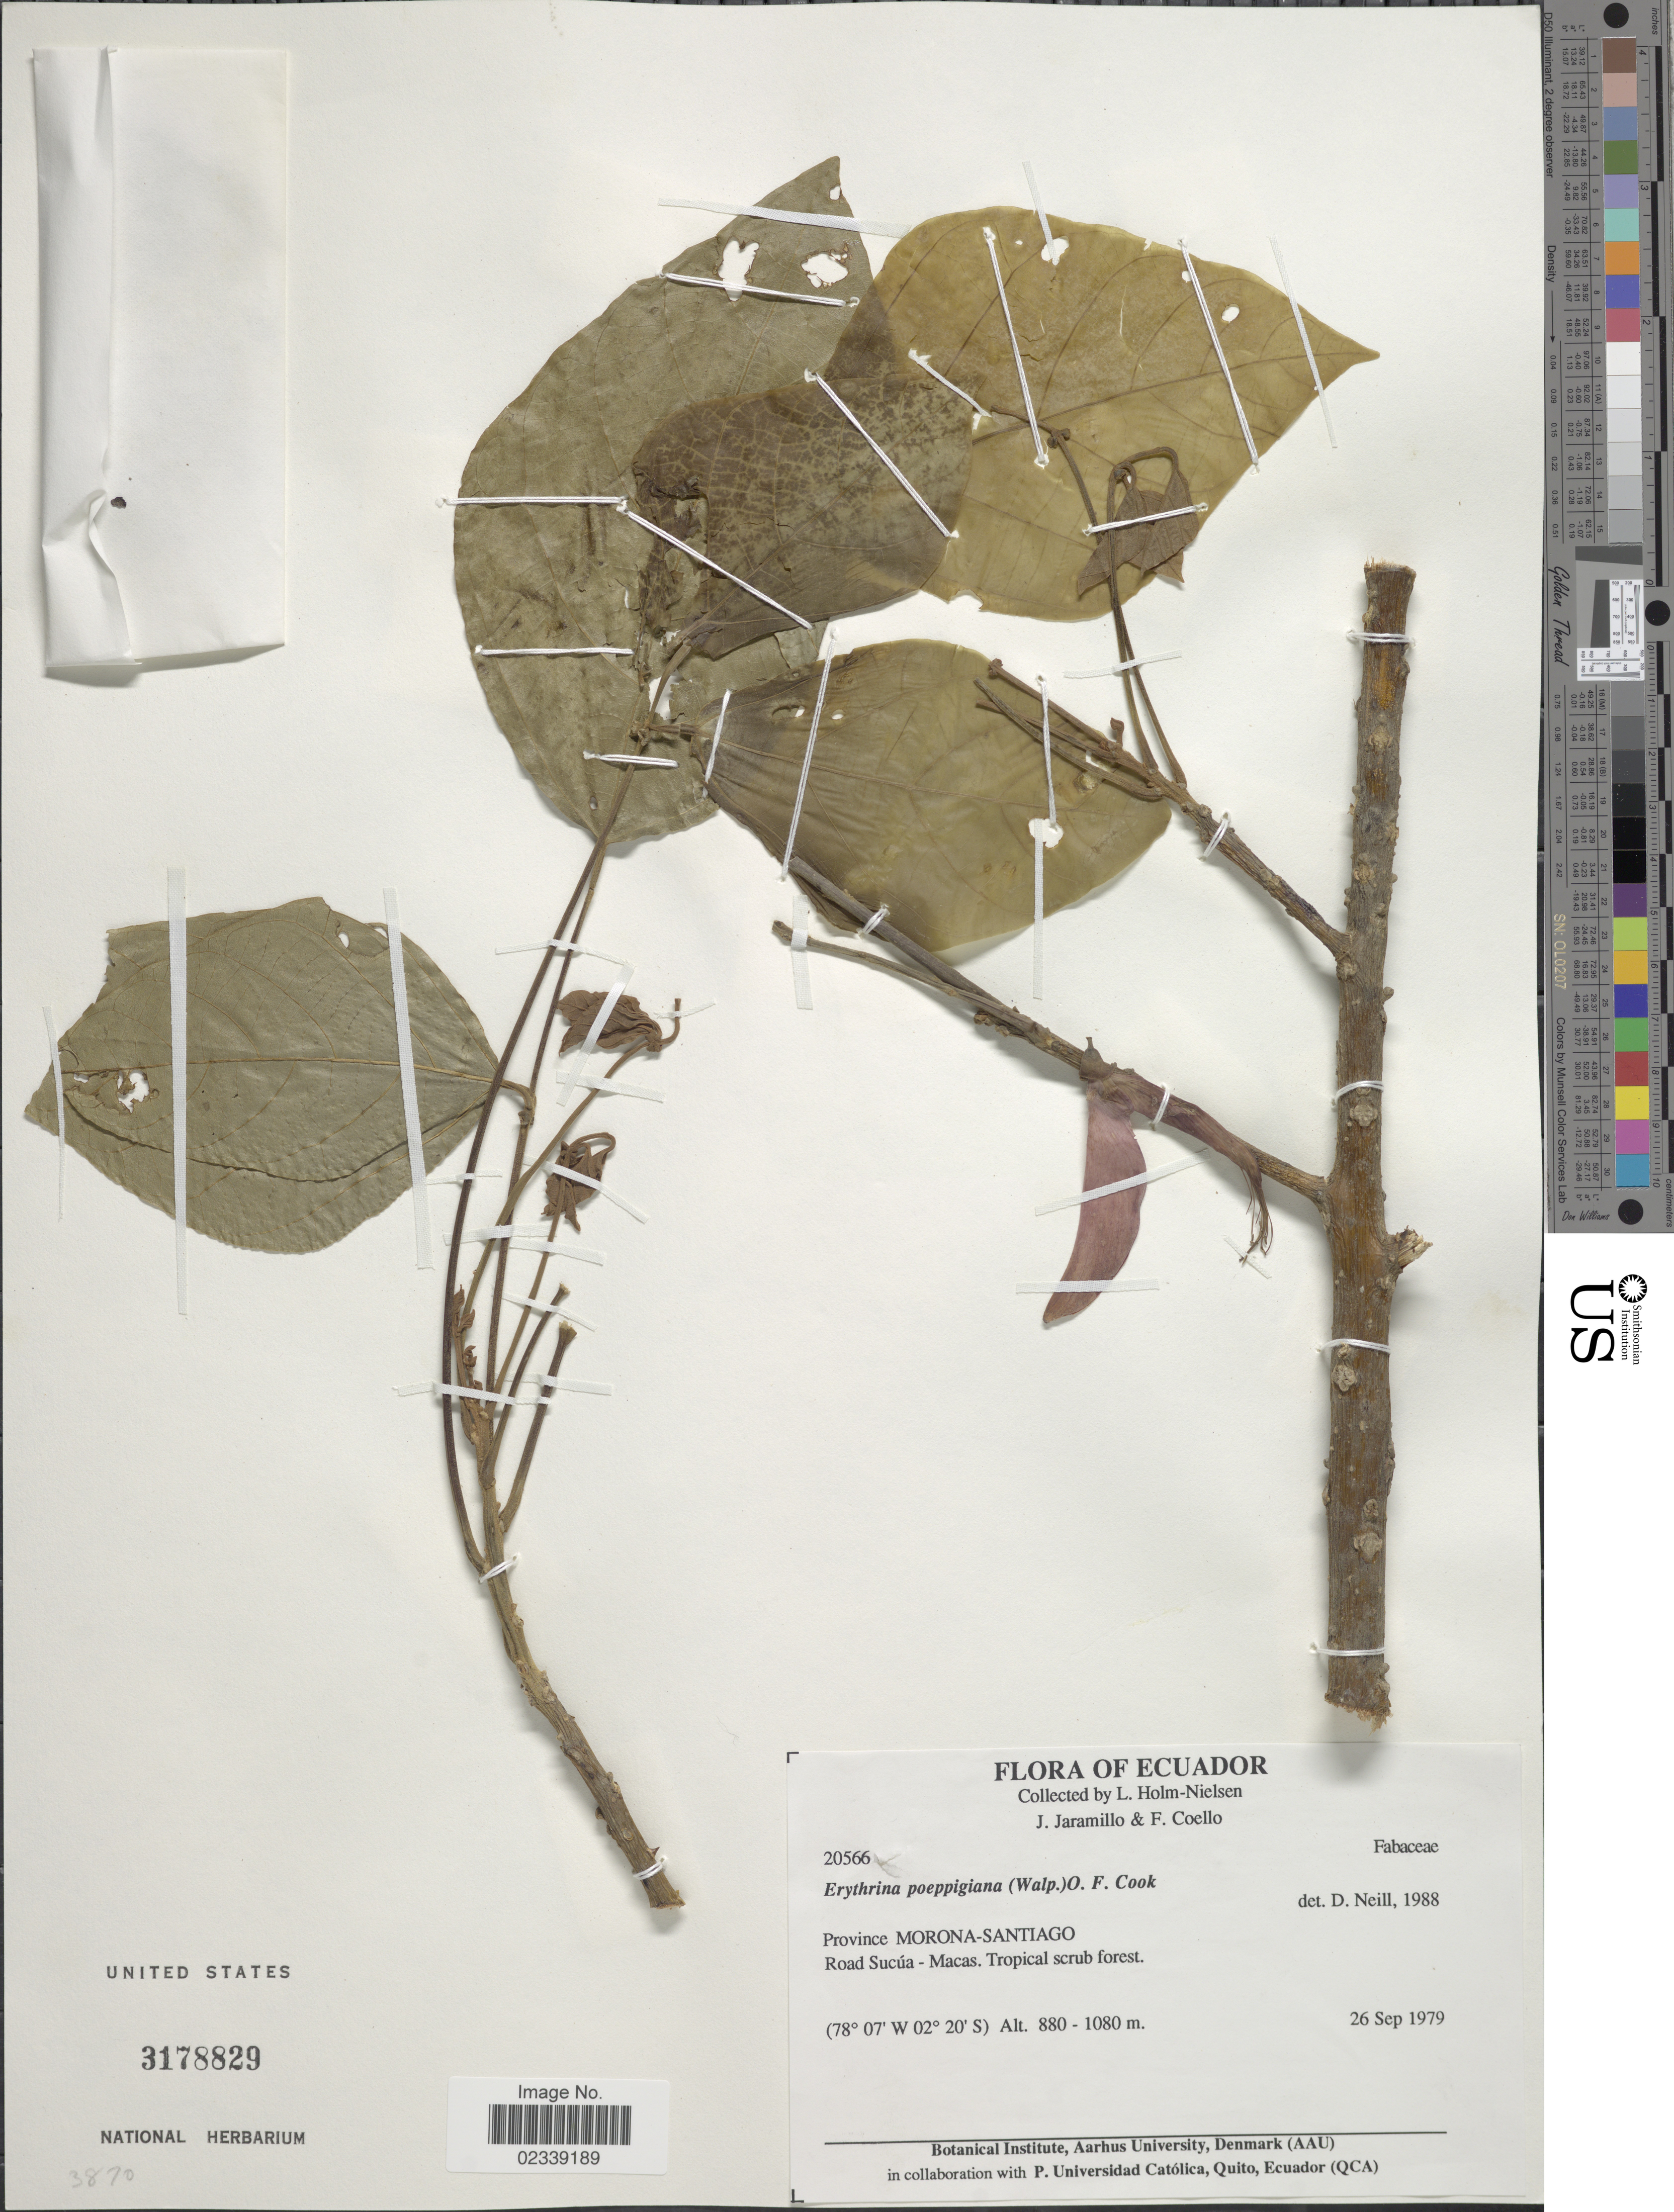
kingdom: Plantae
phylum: Tracheophyta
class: Magnoliopsida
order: Fabales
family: Fabaceae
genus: Erythrina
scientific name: Erythrina poeppigiana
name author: (Walp.) O.F. Cook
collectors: L. Holm-Nielsen, J. Jaramillo & F. Coello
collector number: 20566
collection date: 1979-09-26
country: Ecuador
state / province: Morona-Santiago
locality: Road Sucua-Macas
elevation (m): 880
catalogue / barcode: US 3178829